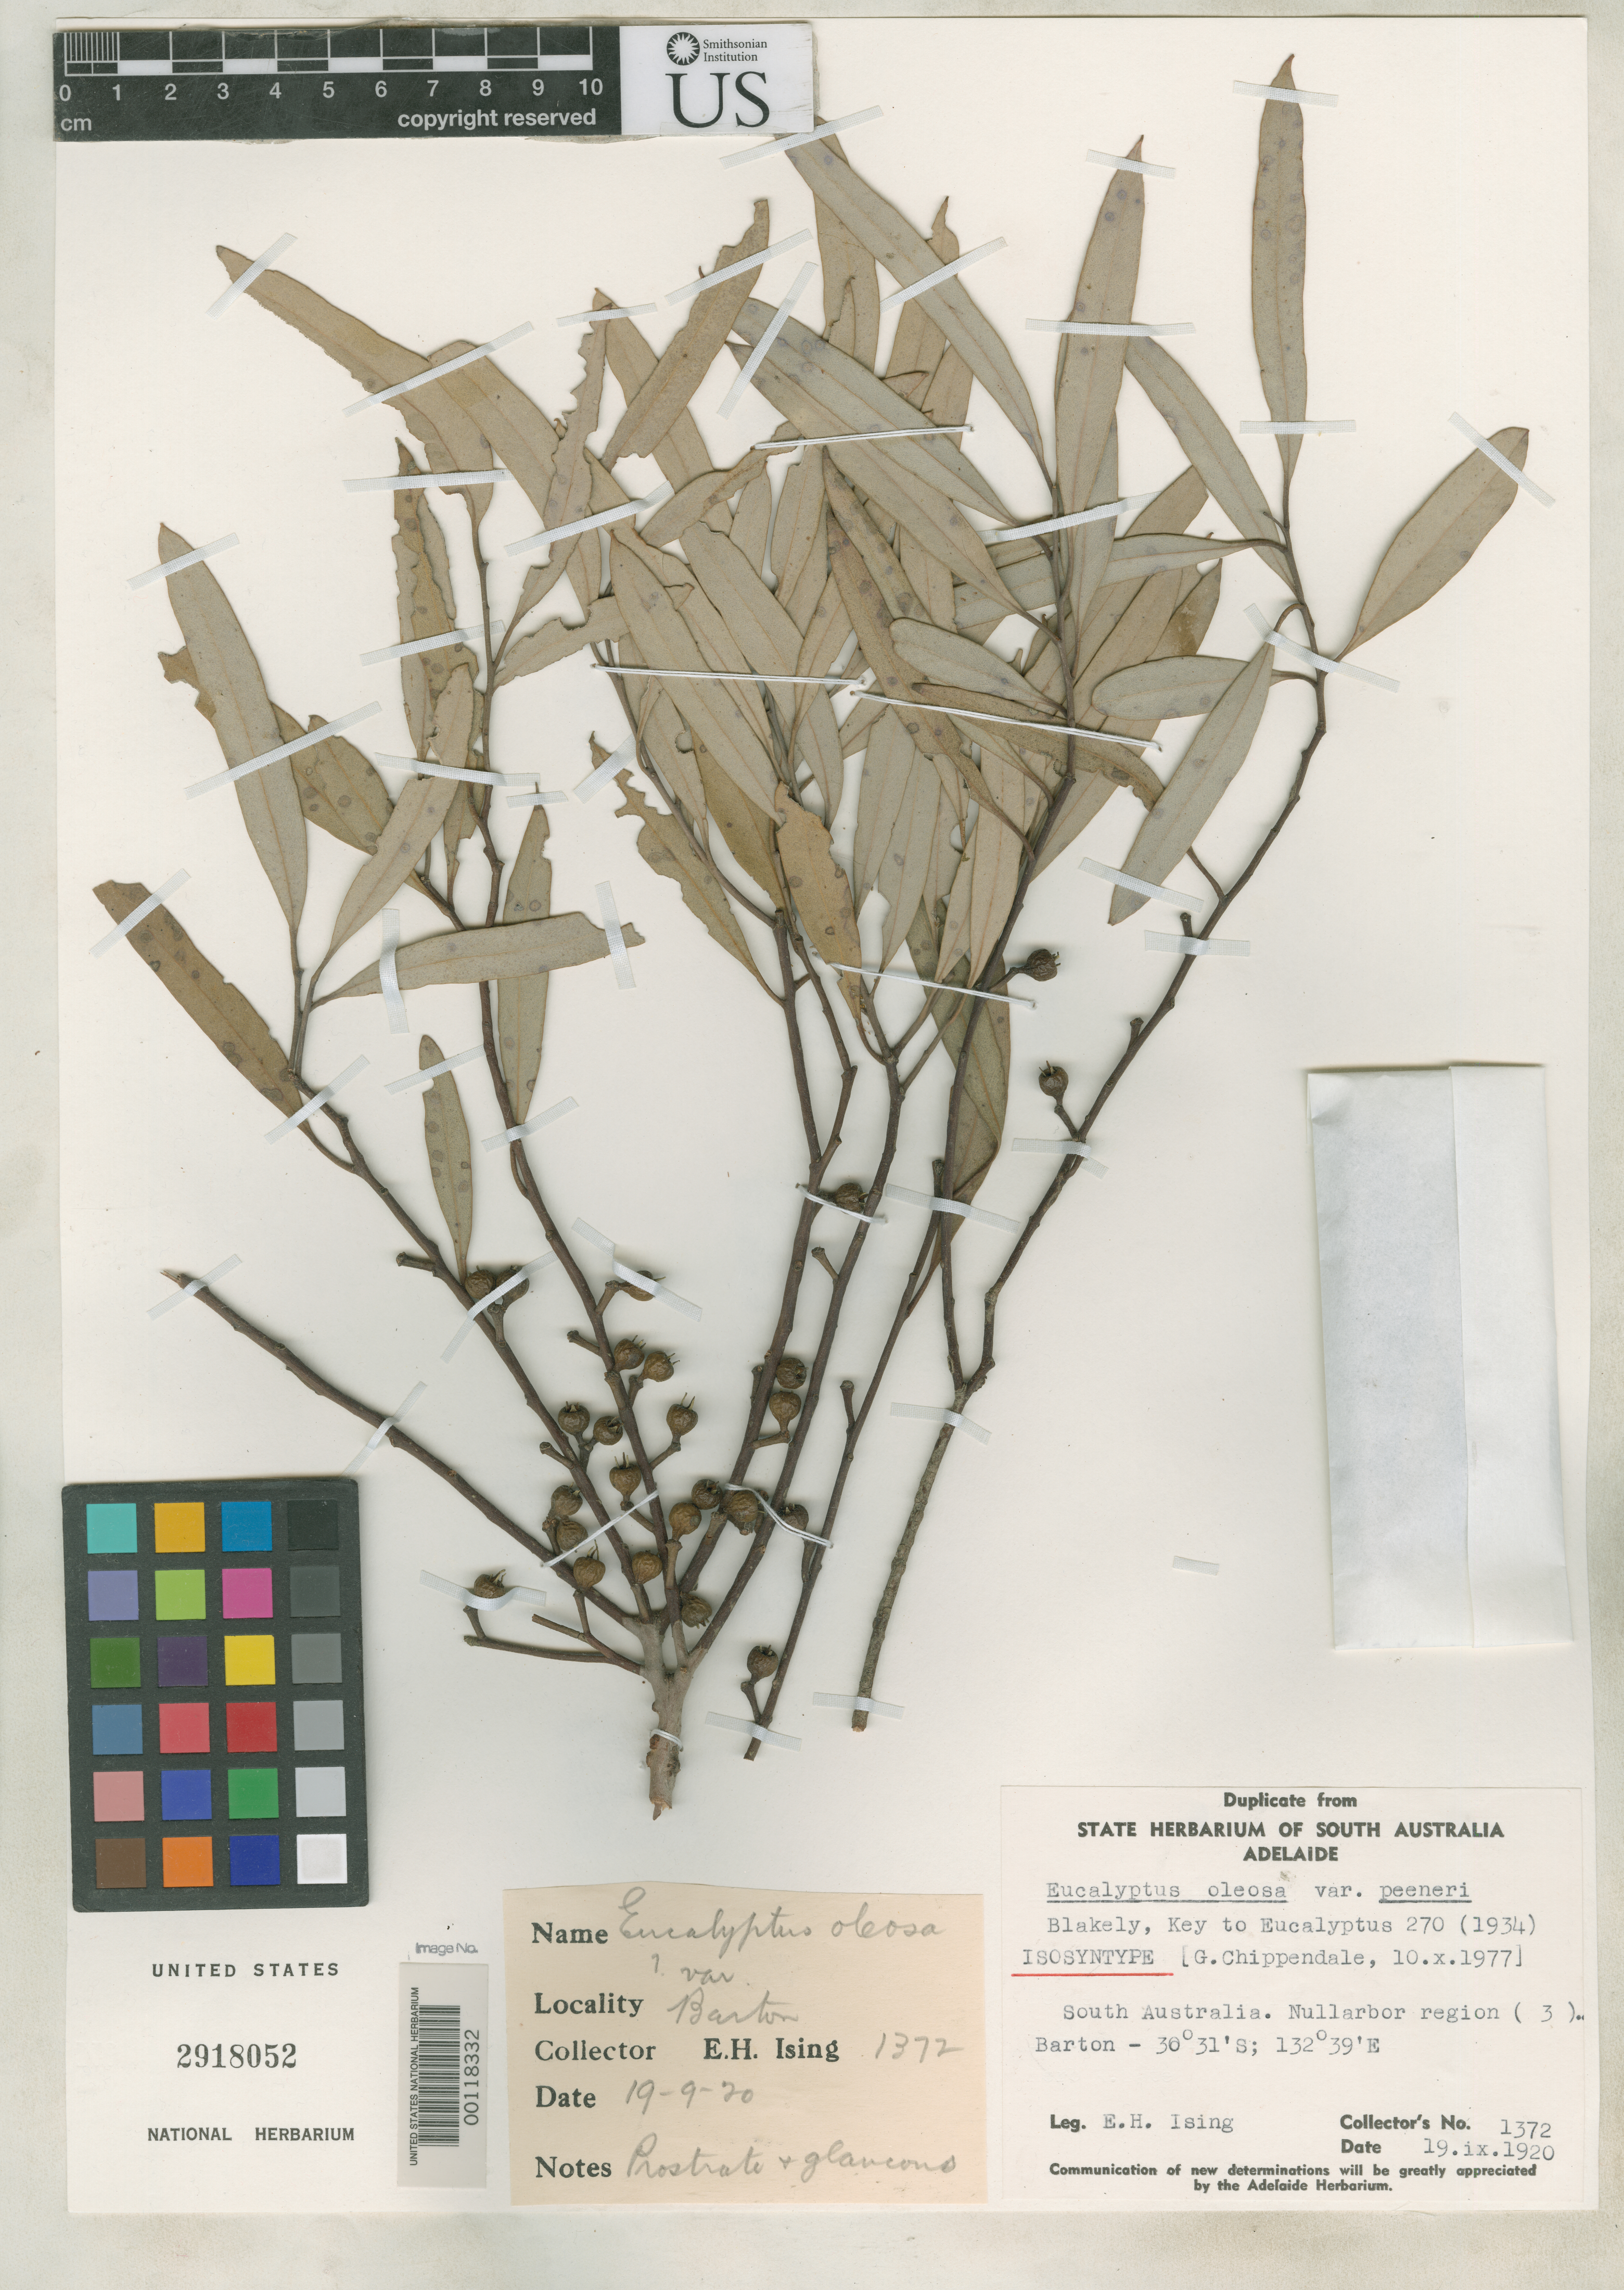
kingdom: Plantae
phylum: Tracheophyta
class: Magnoliopsida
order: Myrtales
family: Myrtaceae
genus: Eucalyptus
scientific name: Eucalyptus oleosa var. peeneri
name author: Blakely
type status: Isolectotype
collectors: E. Ising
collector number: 1372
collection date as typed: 19 Sep 1920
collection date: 1920-09-19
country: Australia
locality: Nullabor region, Barton.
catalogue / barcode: US 2918052